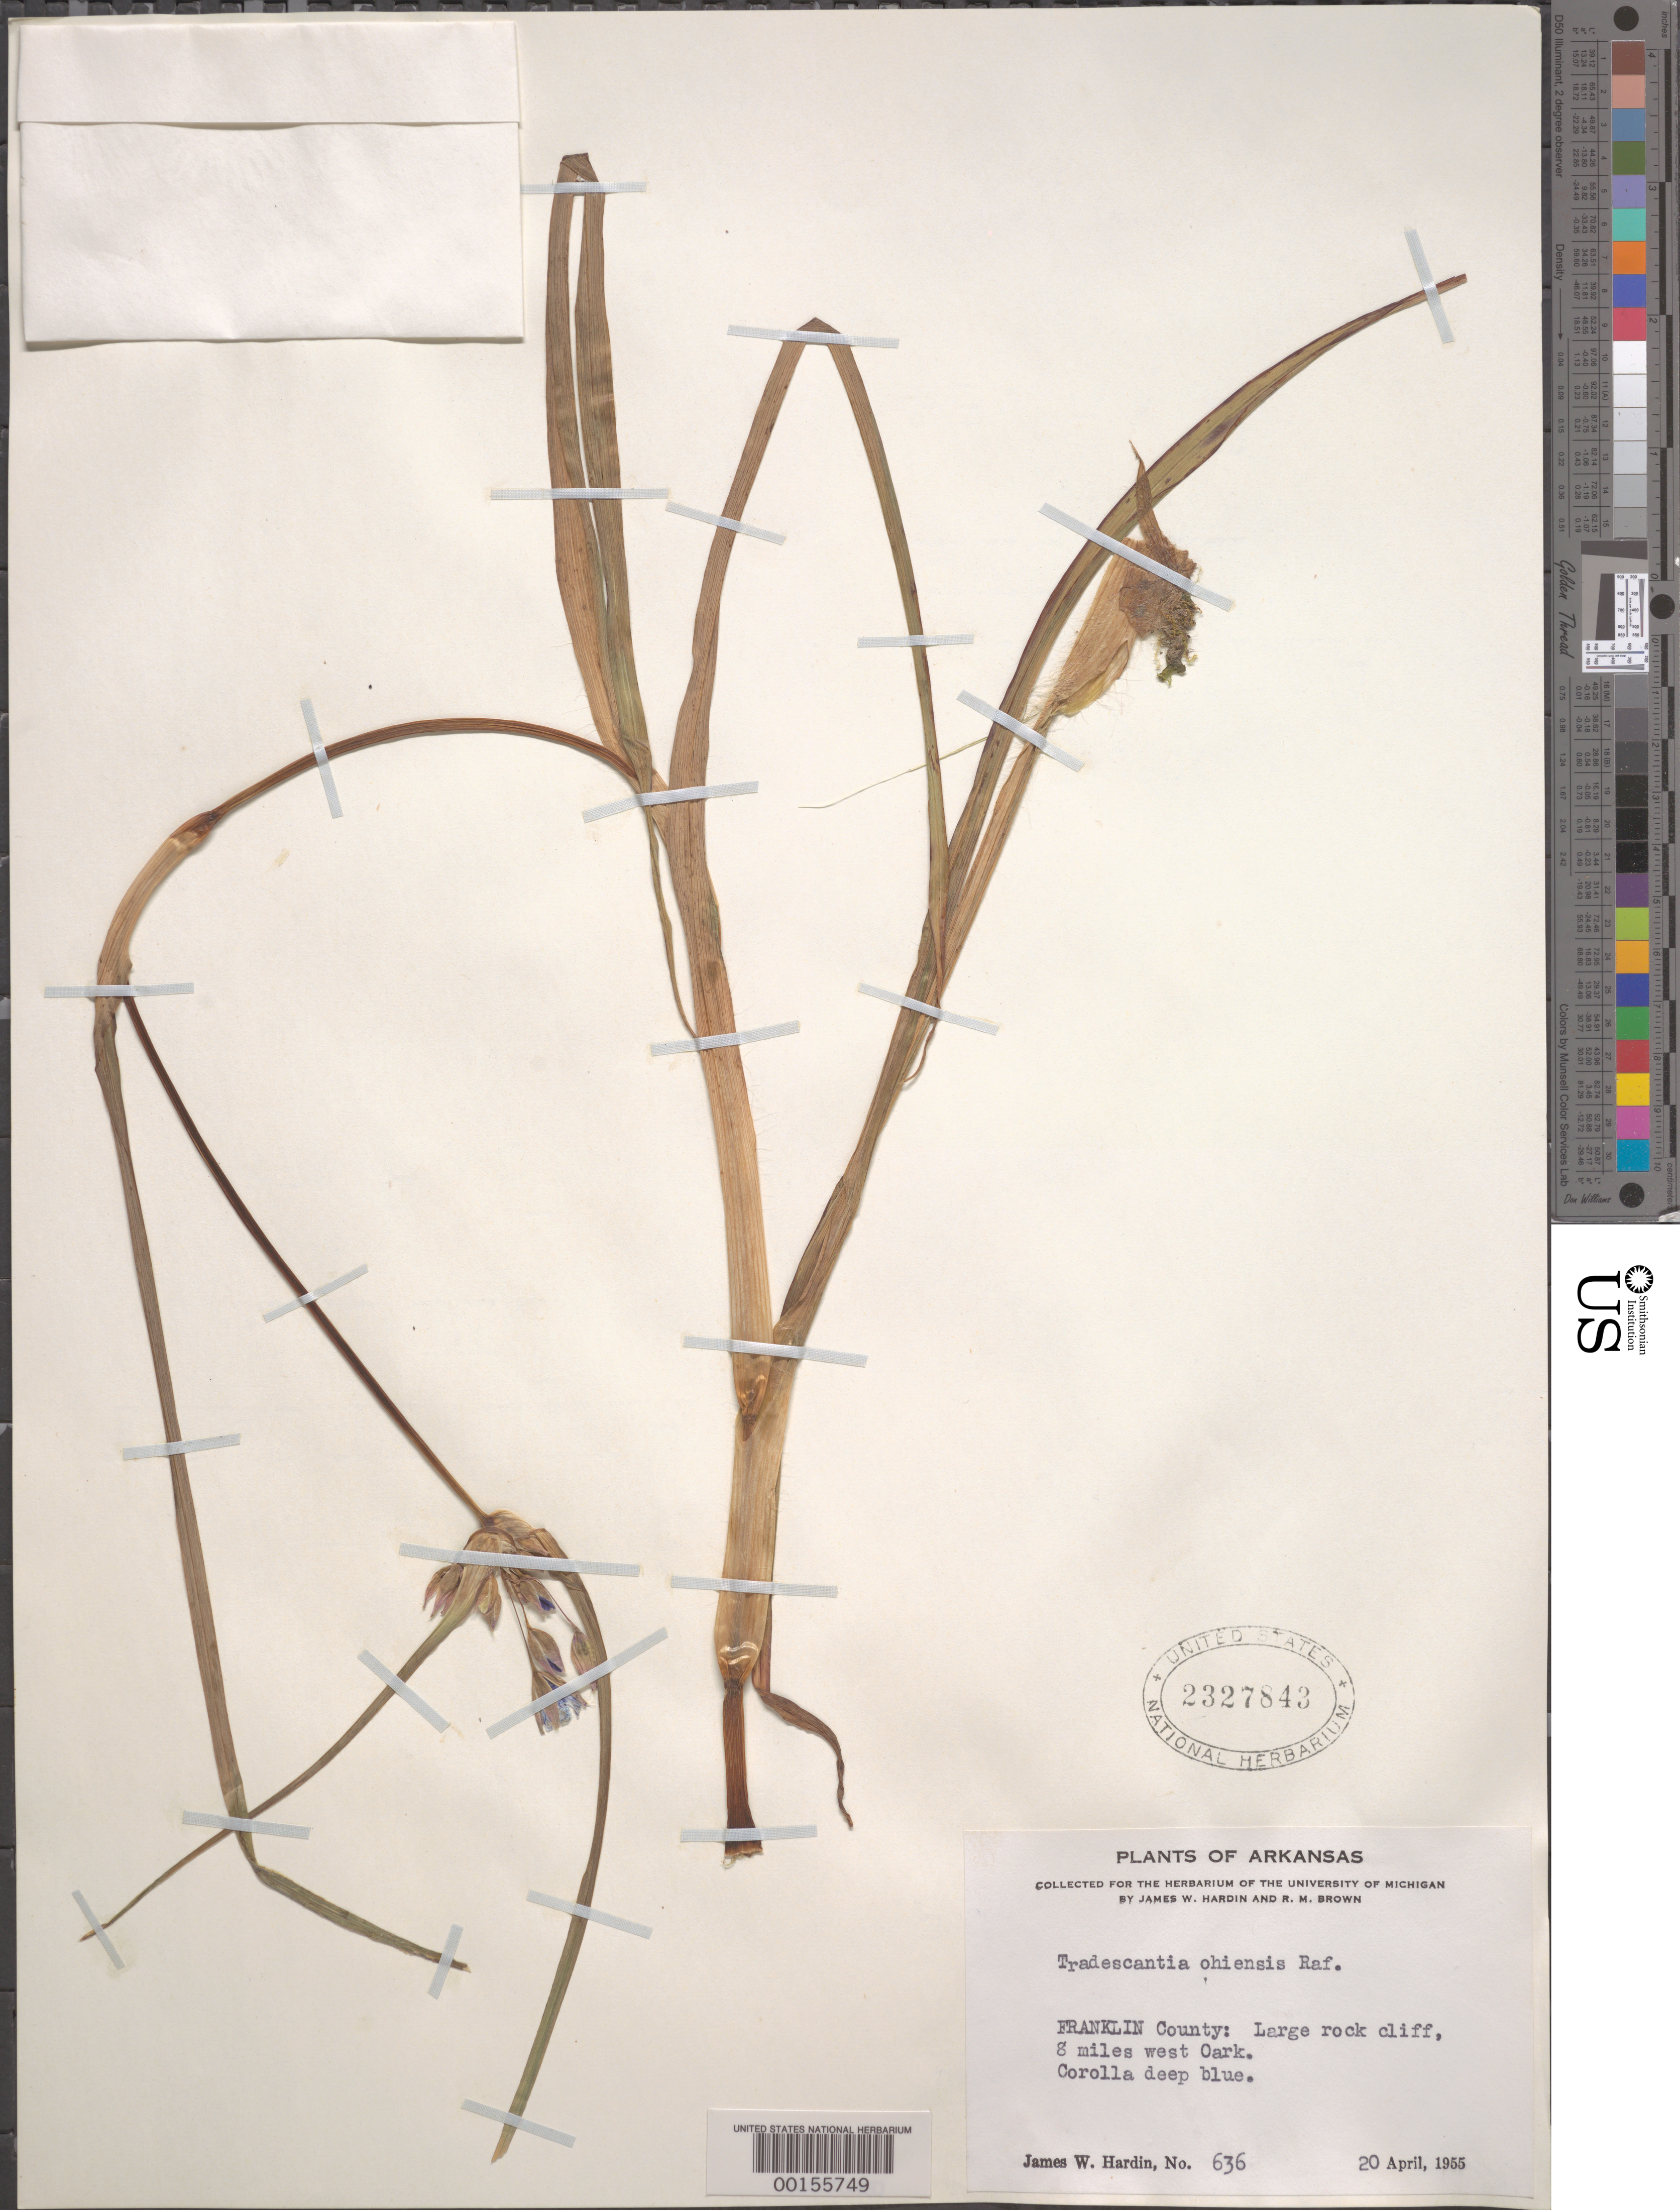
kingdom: Plantae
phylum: Tracheophyta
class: Liliopsida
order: Commelinales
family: Commelinaceae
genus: Tradescantia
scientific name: Tradescantia ohiensis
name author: Raf.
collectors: J. Hardin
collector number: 636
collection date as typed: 20 Apr 1955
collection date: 1955-04-20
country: United States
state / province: Arkansas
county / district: Franklin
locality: W of oark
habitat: Rock cliff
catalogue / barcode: US 2327843